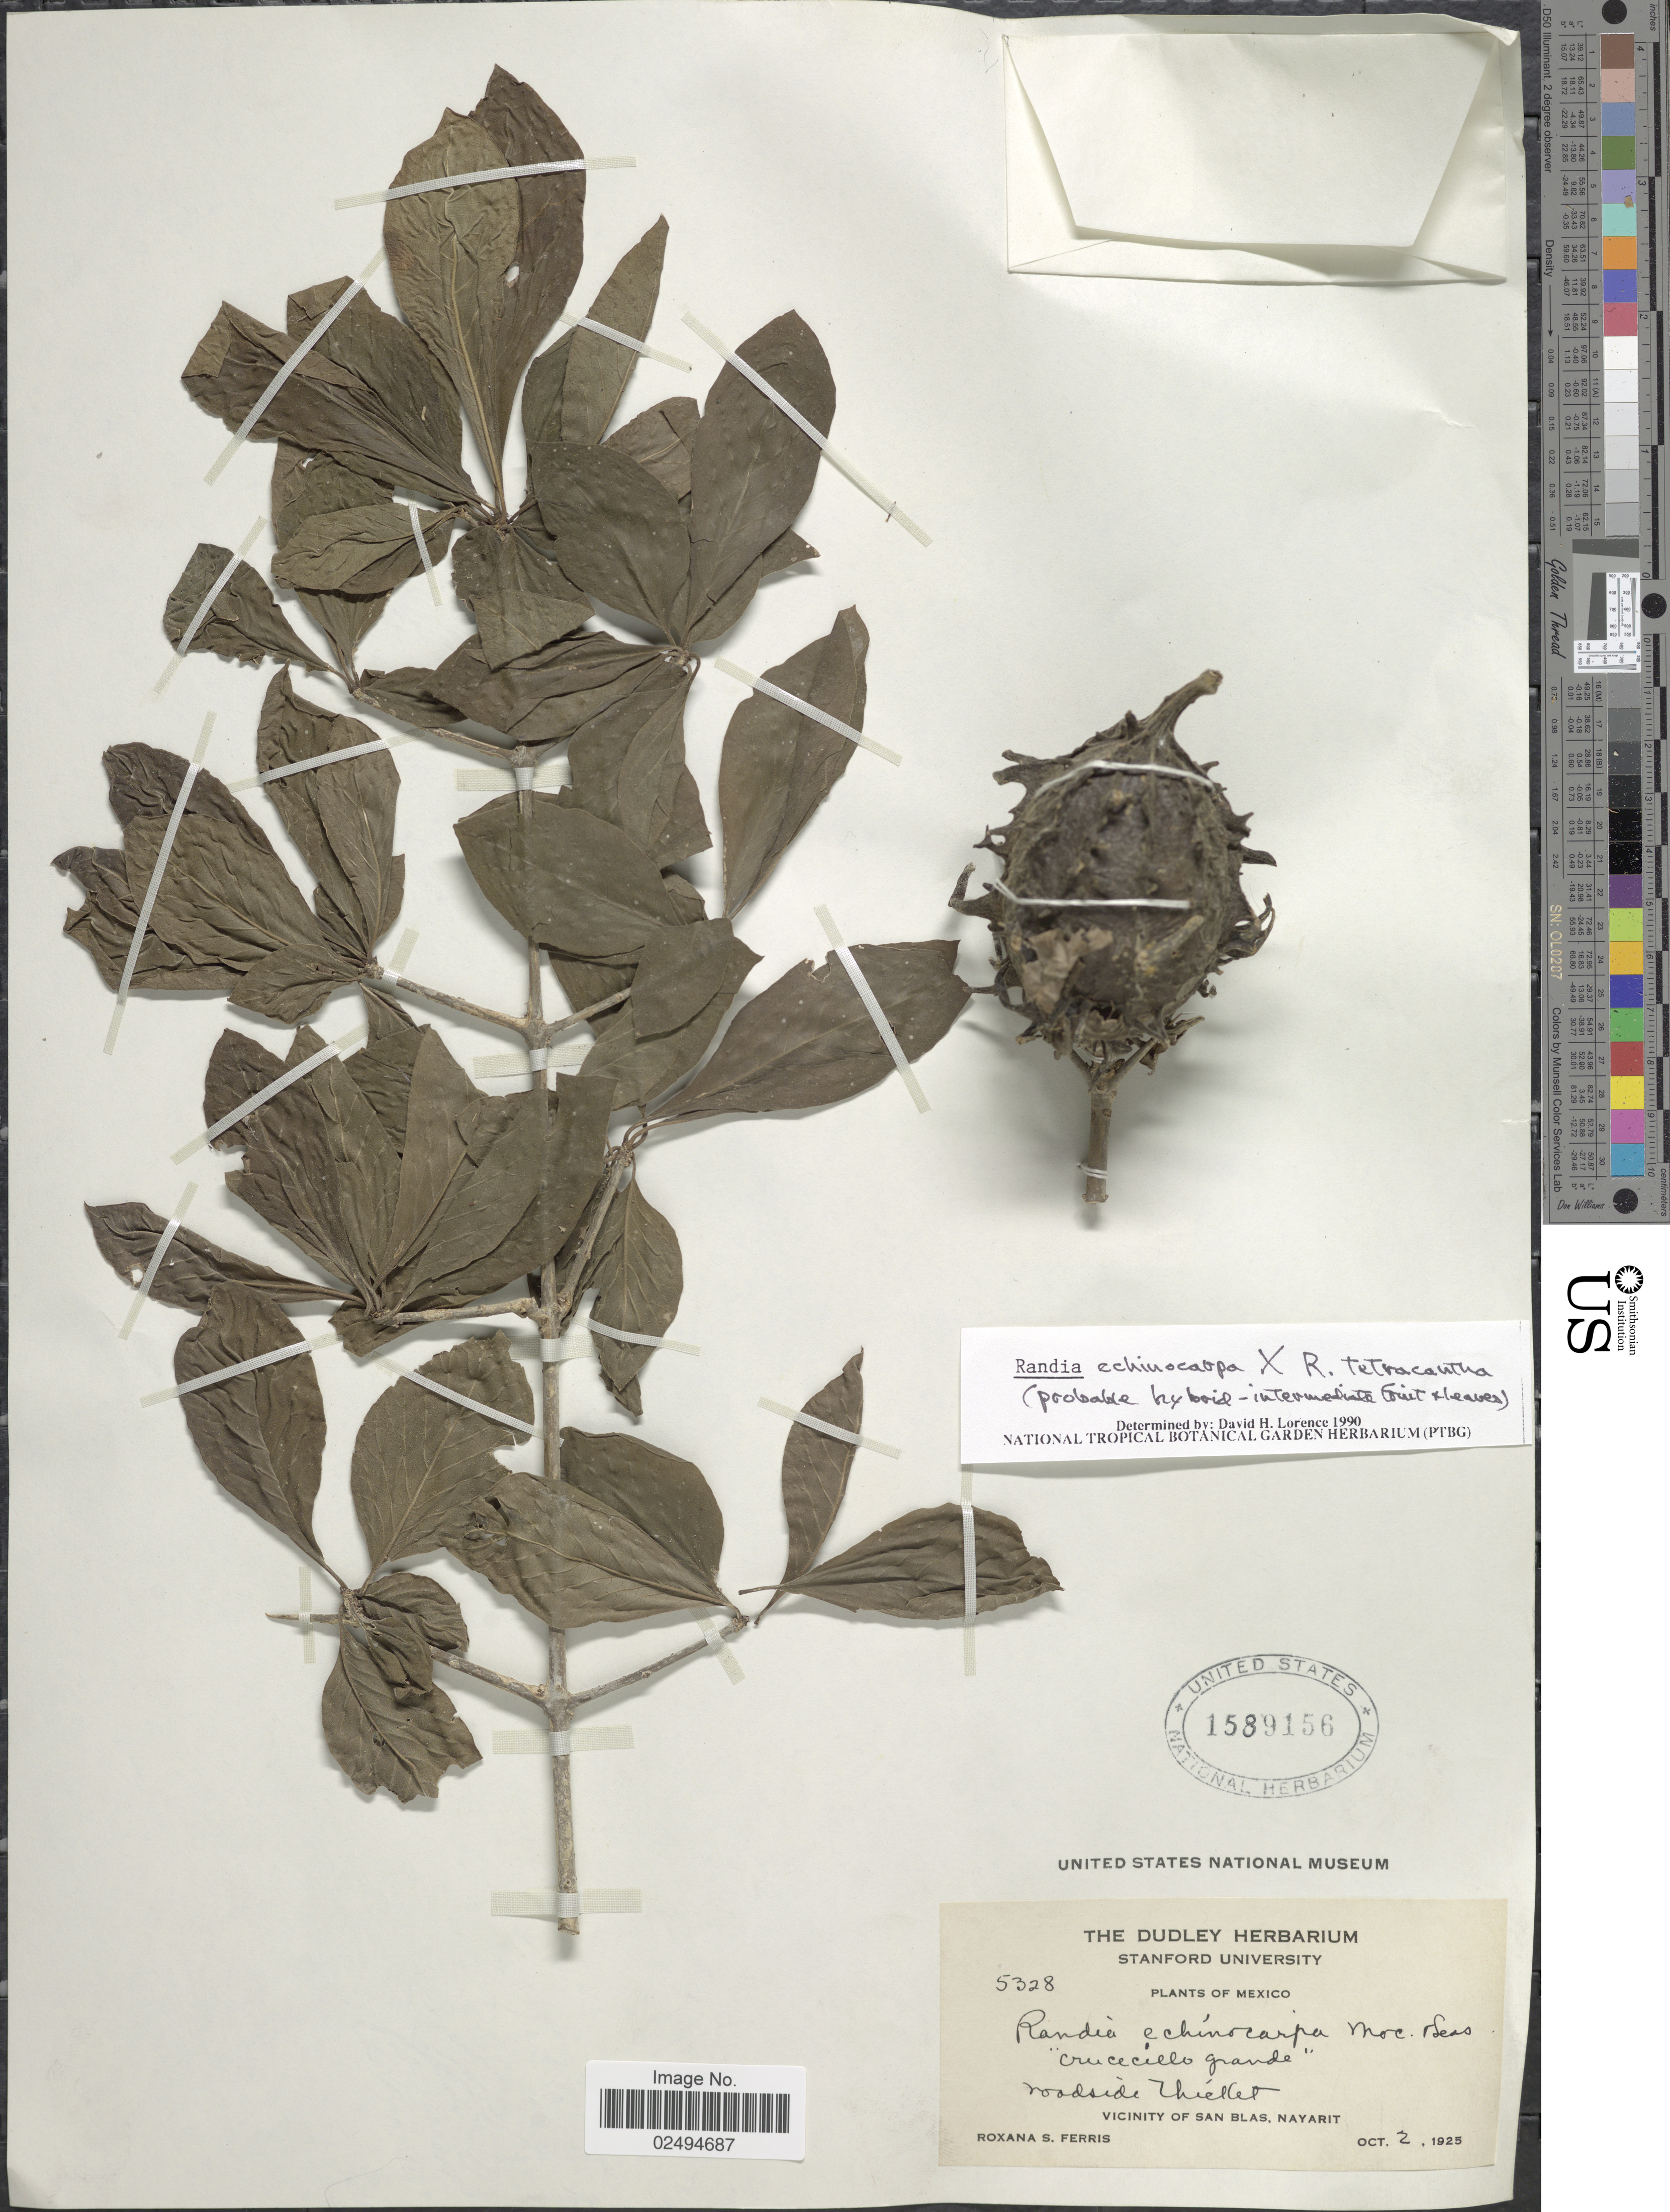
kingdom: Plantae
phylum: Tracheophyta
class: Magnoliopsida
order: Gentianales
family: Rubiaceae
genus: Randia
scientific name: Randia echinocarpa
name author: Sessé & Moc. ex DC.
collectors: R. S. Ferris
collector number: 5328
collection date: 1925-10-02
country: Mexico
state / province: Nayarit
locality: Vicinity of San Blas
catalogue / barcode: US 1589156